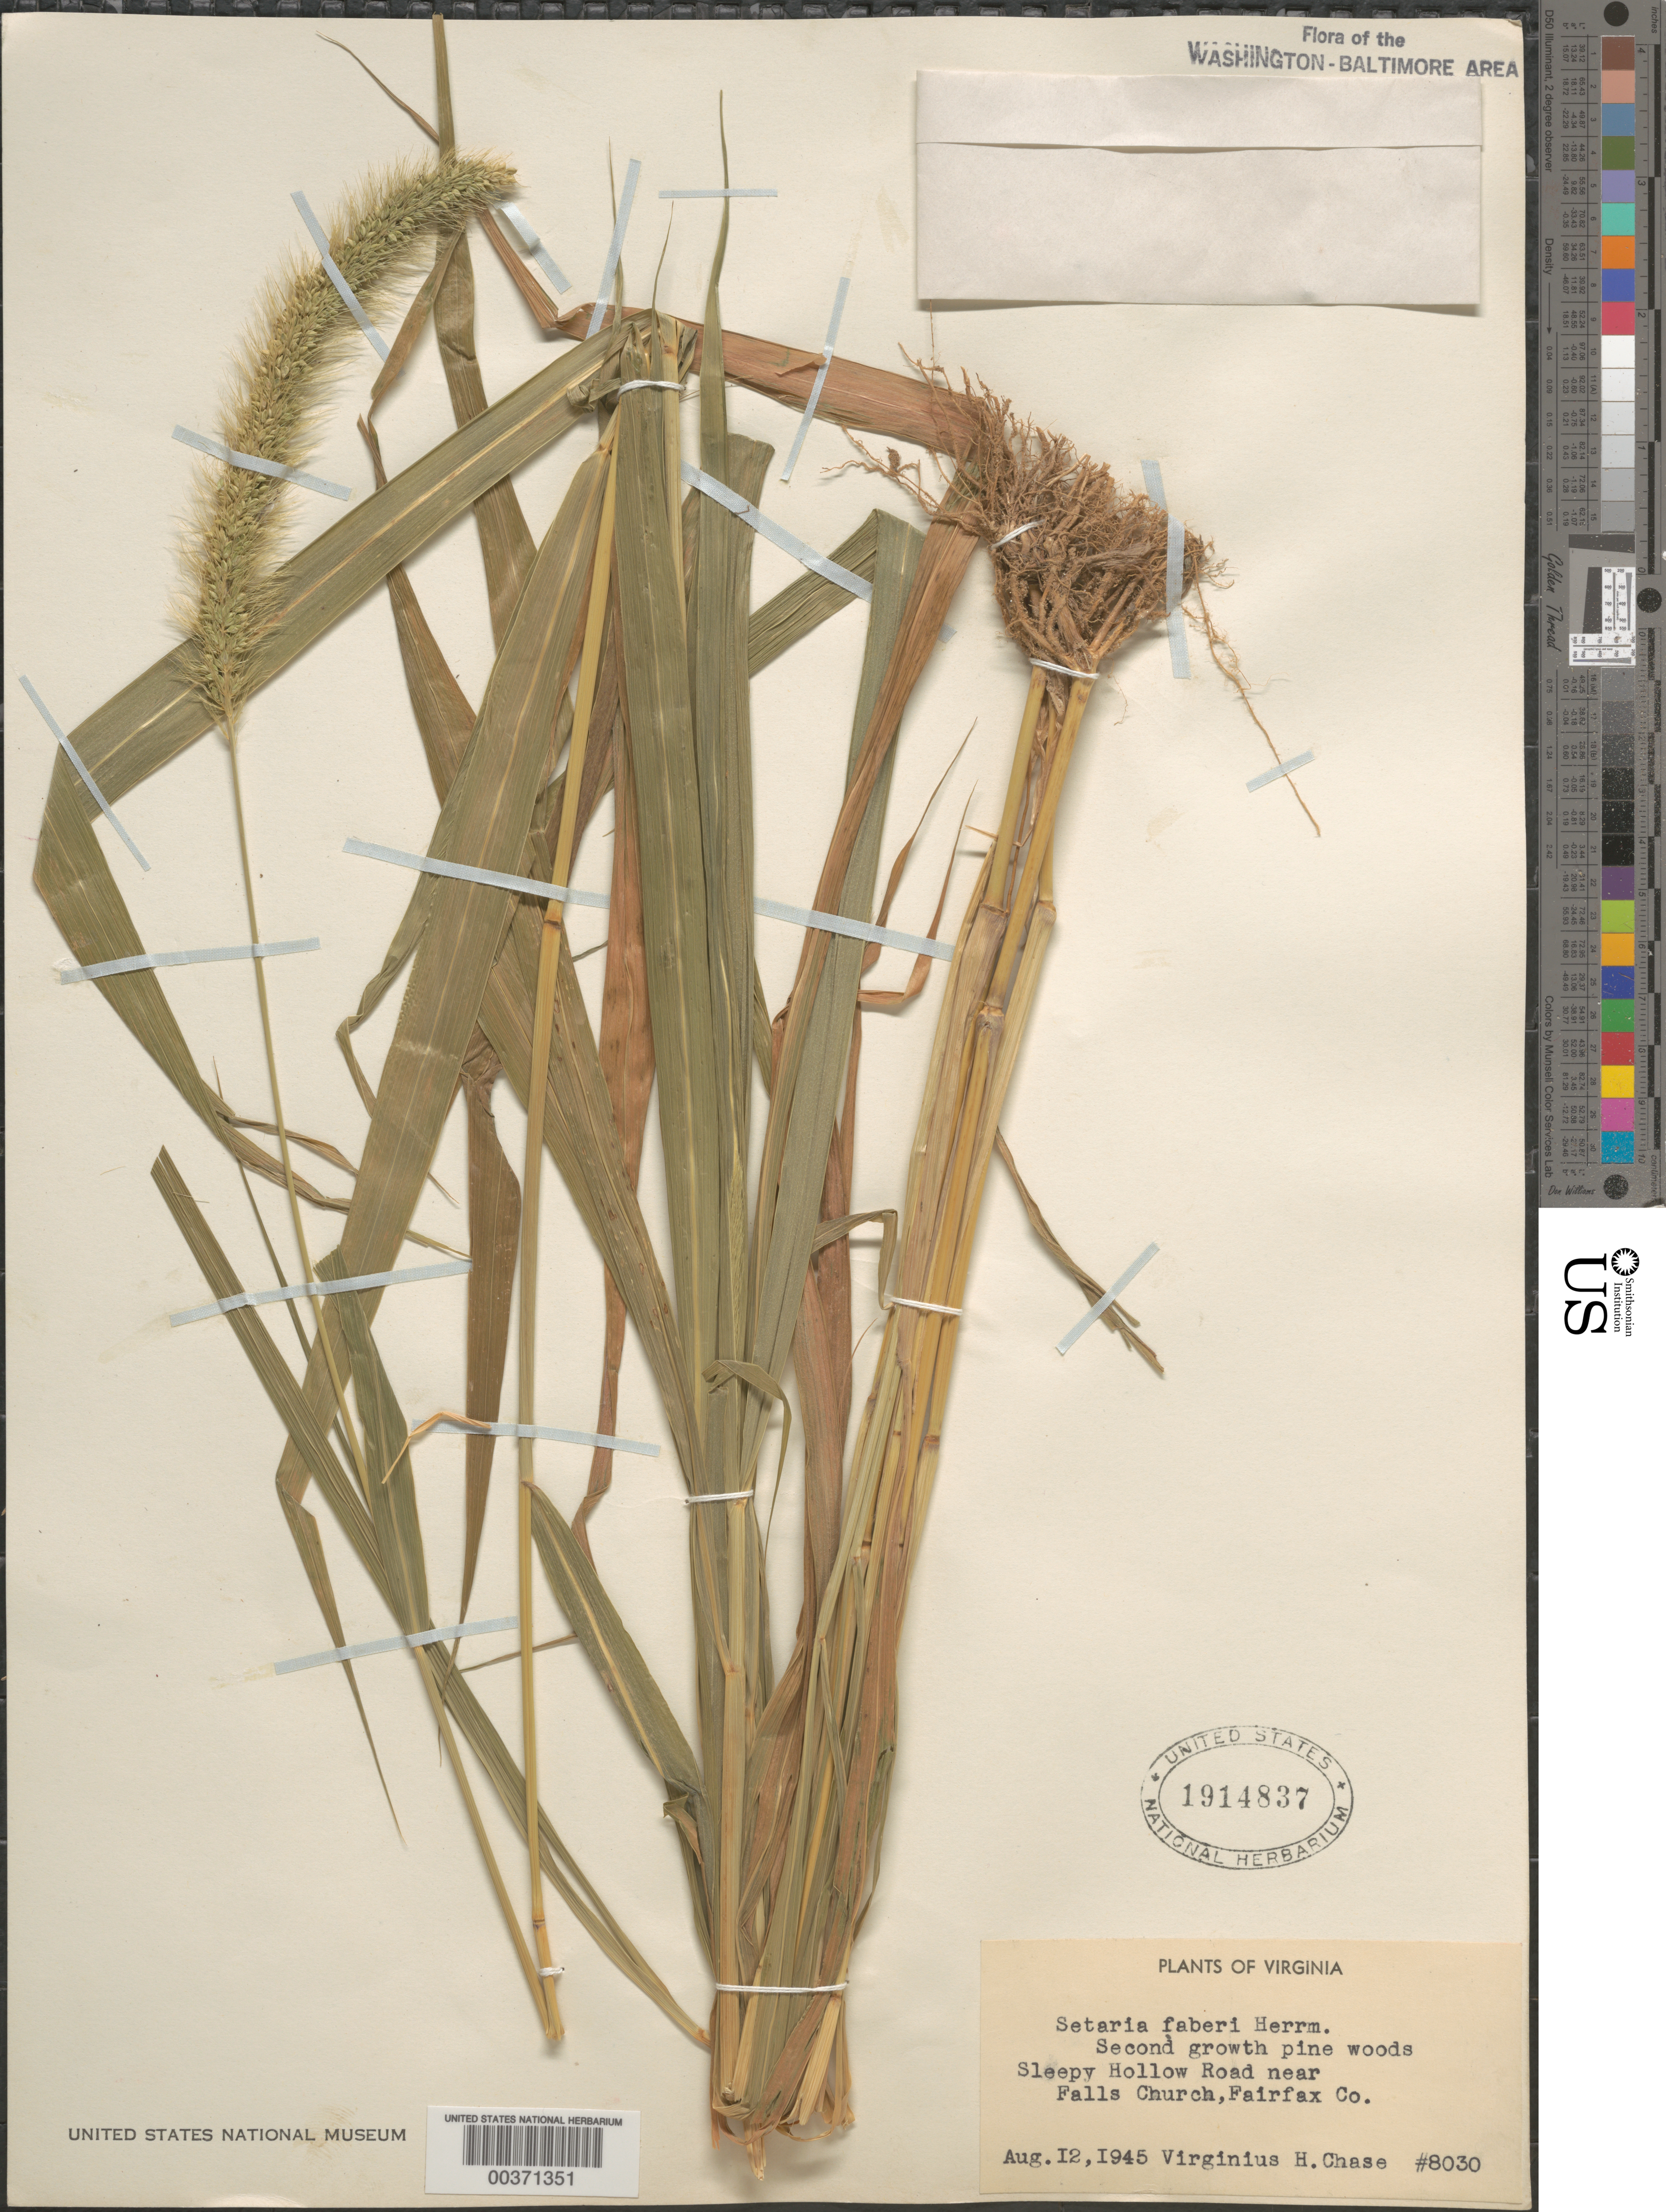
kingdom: Plantae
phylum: Tracheophyta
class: Liliopsida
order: Poales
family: Poaceae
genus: Setaria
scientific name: Setaria faberi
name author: R.A.W. Herrm.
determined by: Schreiber, M. M. Dr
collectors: V. H. Chase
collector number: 8030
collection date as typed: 12 Aug 1945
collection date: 1945-08-12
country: United States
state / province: Virginia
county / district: Fairfax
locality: Sleepy Hollow Rd., near Falls Church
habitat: Second growth pine woods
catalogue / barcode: US 1914837